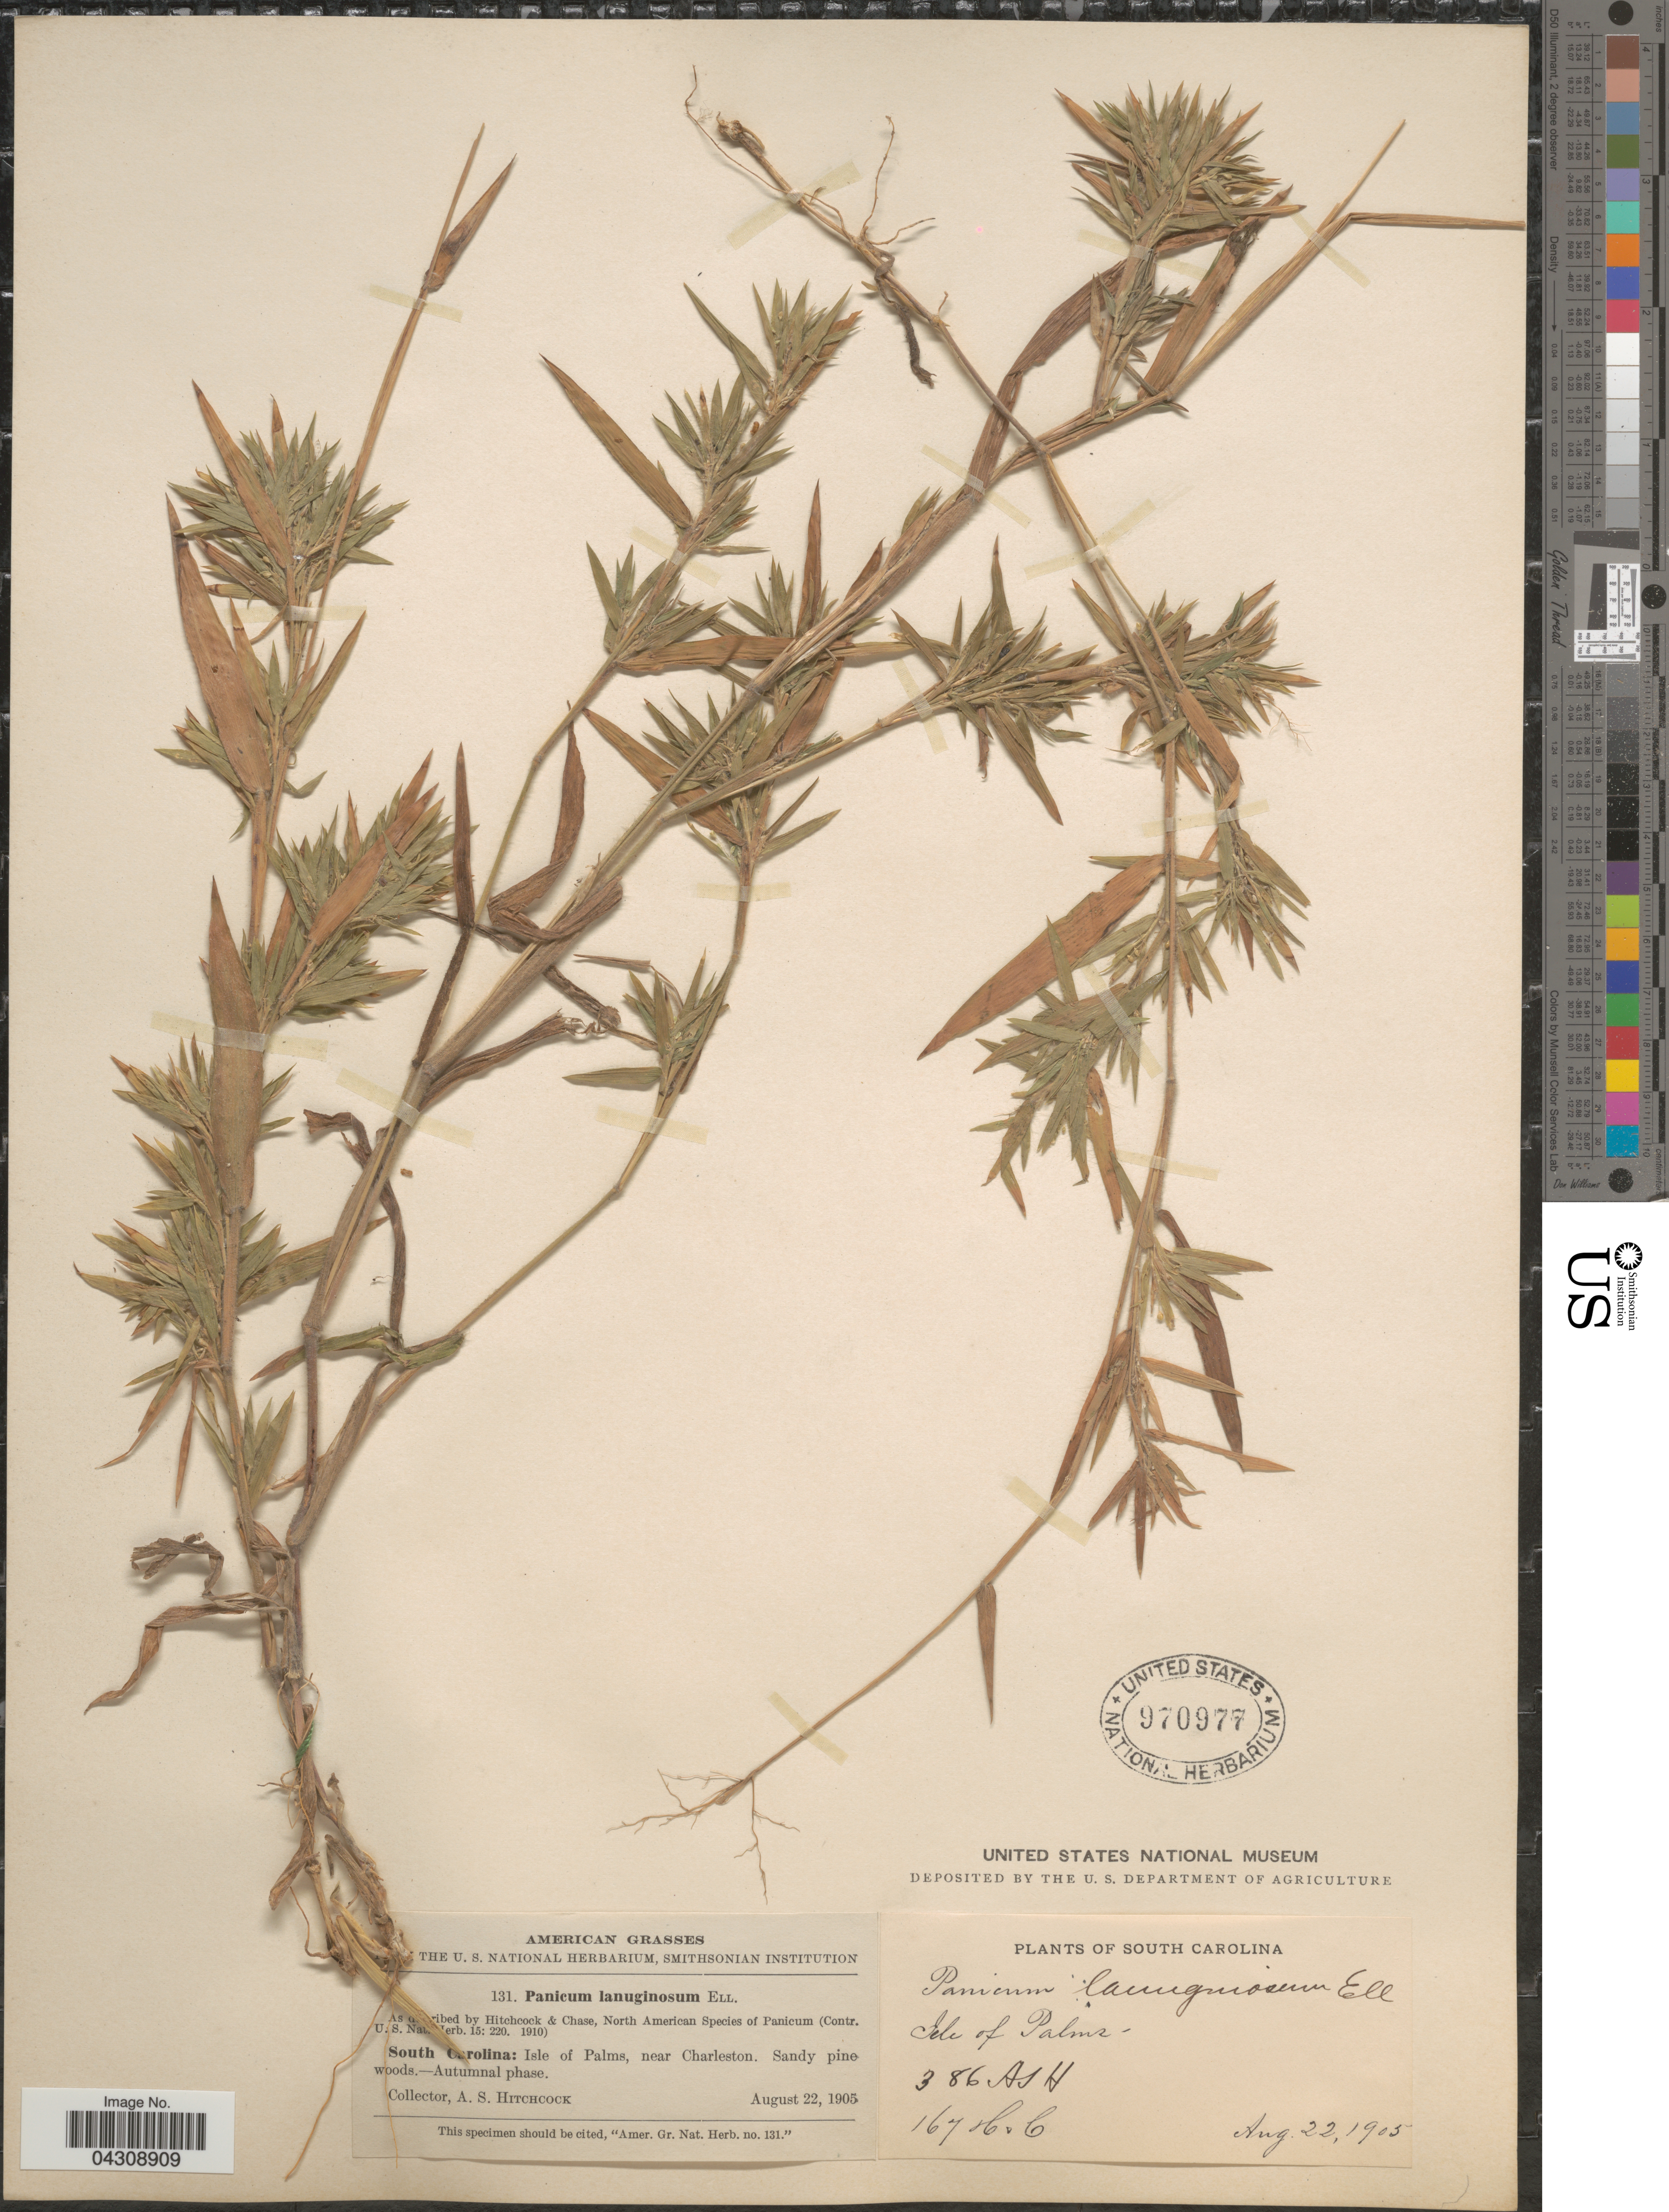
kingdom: Plantae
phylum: Tracheophyta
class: Liliopsida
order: Poales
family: Poaceae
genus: Dichanthelium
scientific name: Dichanthelium acuminatum var. acuminatum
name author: (Sw.) Gould & C.A. Clark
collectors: A. S. Hitchcock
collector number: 131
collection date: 1905-08-22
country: United States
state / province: South Carolina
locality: Isle of Palms, near Charleston.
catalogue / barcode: US 970977